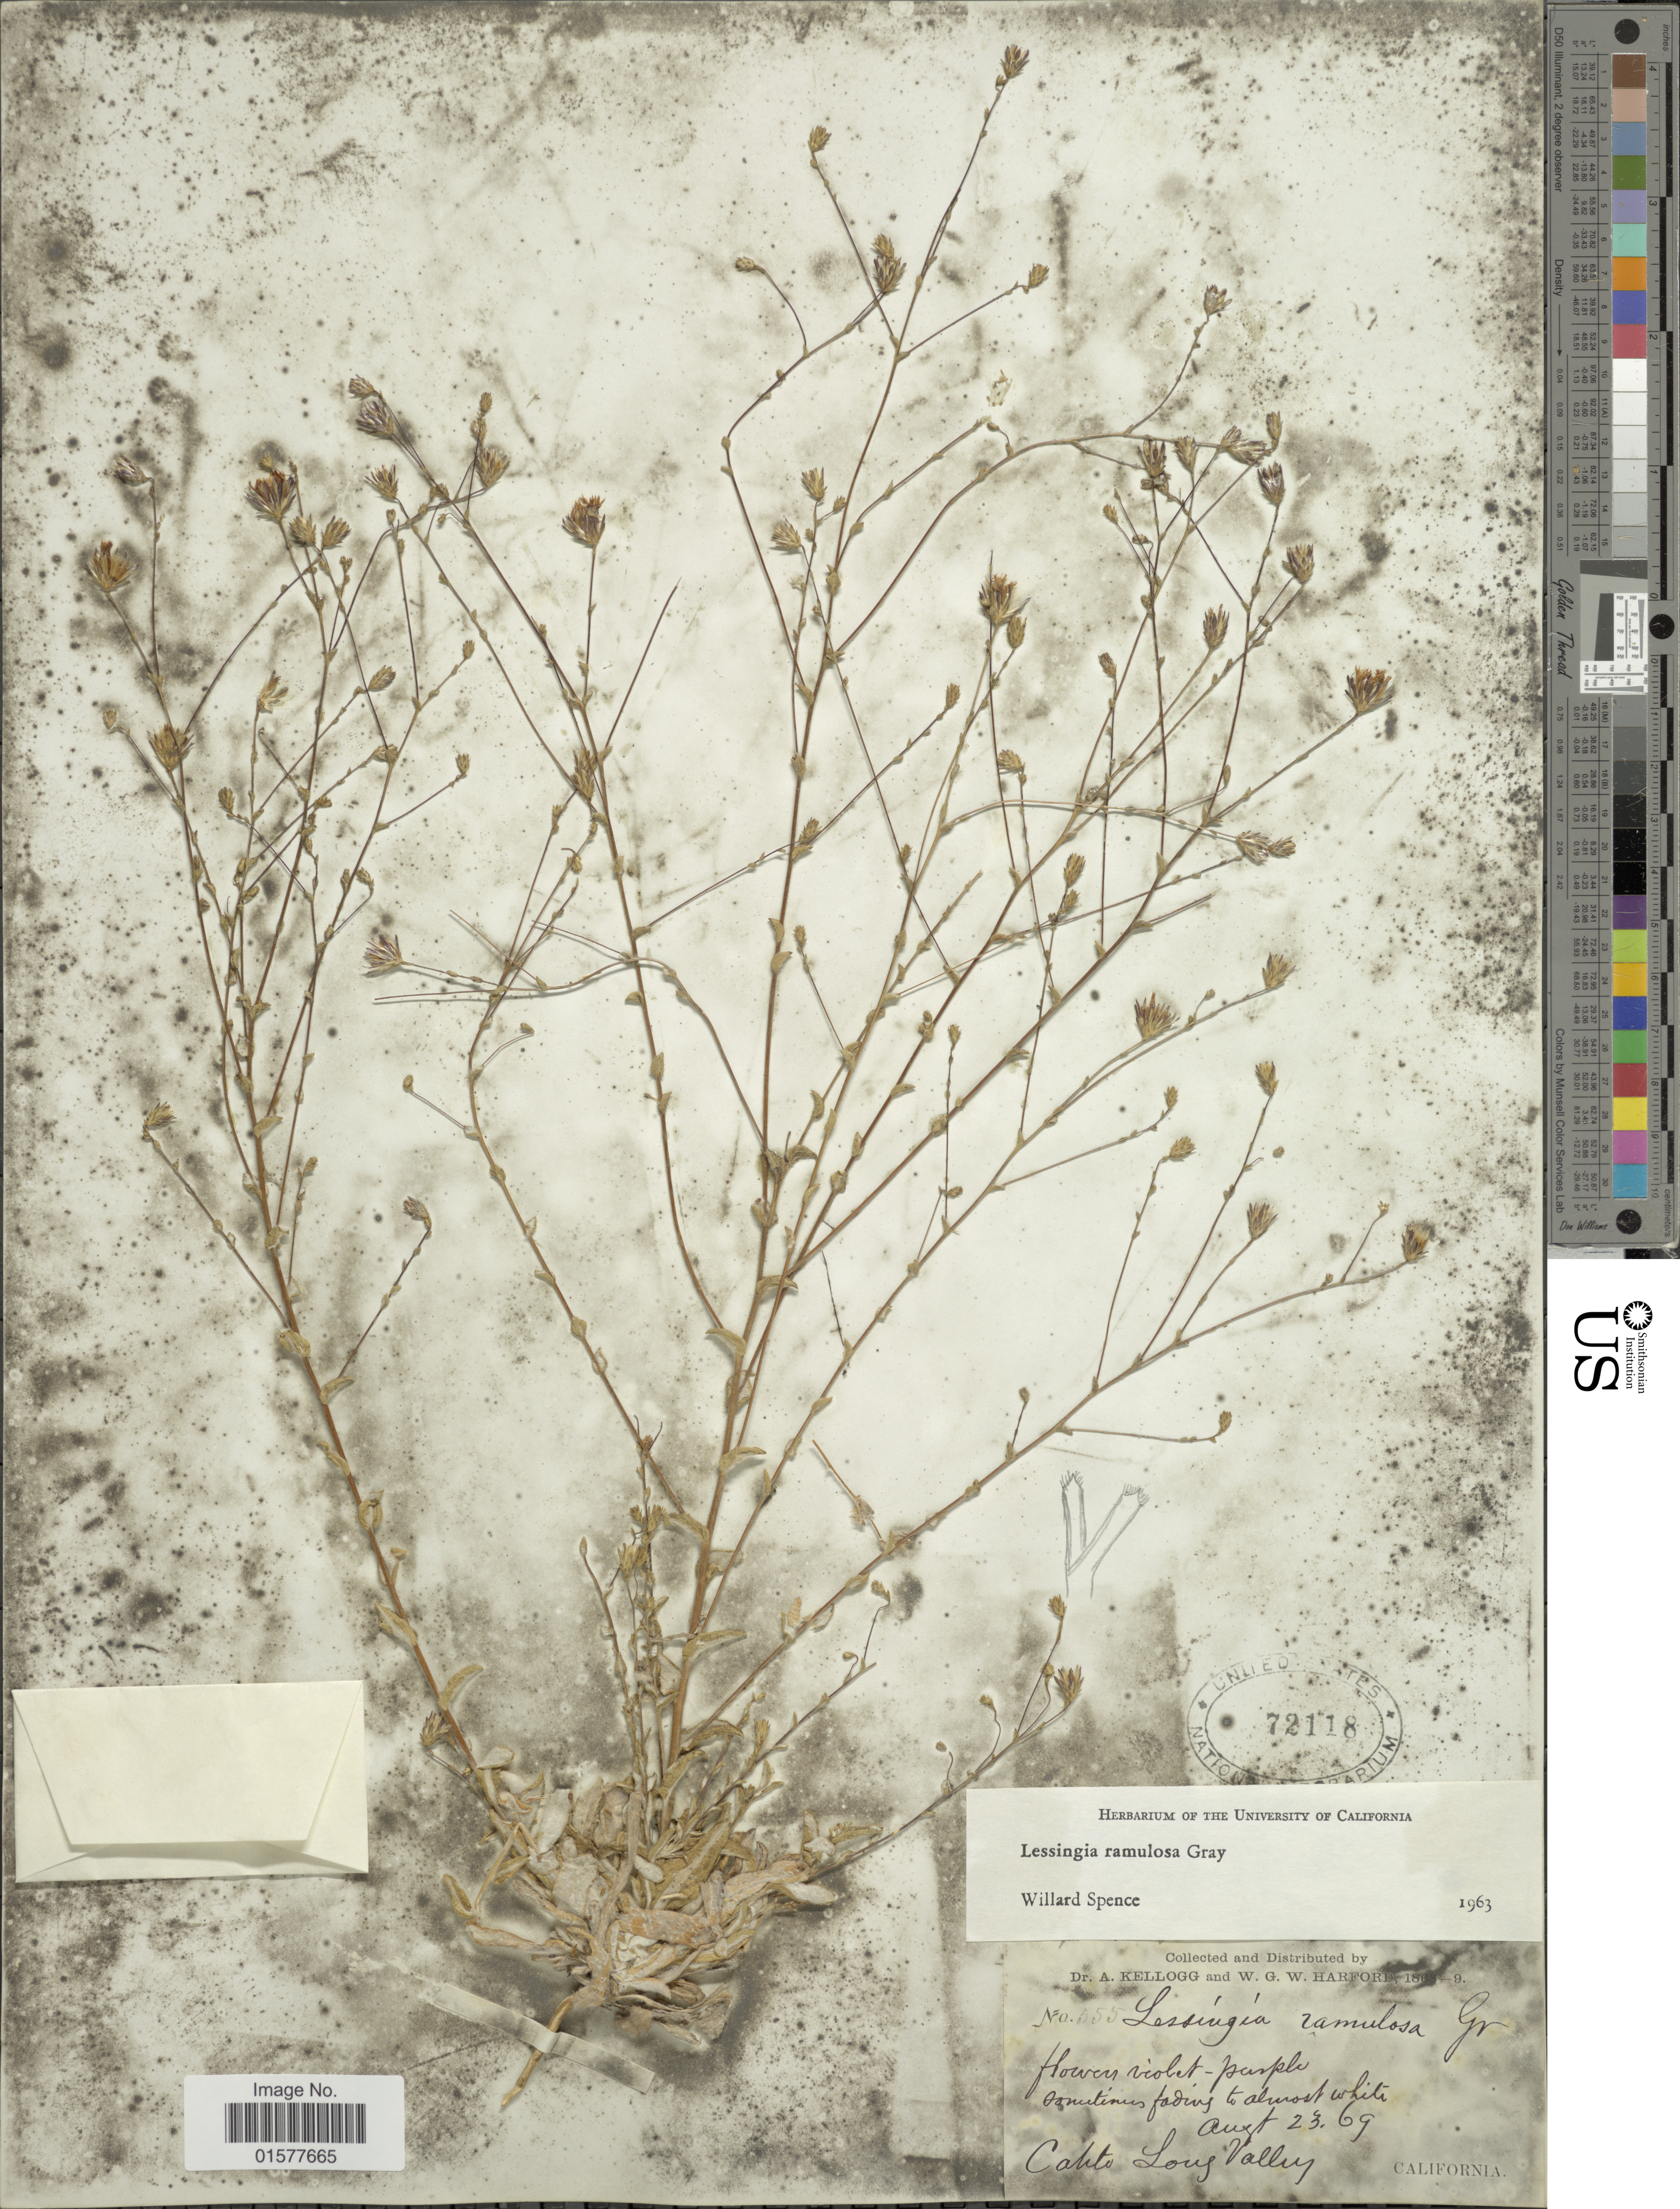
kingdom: Plantae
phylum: Tracheophyta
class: Magnoliopsida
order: Asterales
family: Asteraceae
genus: Lessingia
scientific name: Lessingia ramulosa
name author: A. Gray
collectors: A. Kellogg & W. G. W. Harford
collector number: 555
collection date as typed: Transcribed d/m/y: 23/8/69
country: United States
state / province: California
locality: Cahto Long Valley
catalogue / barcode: US 72118